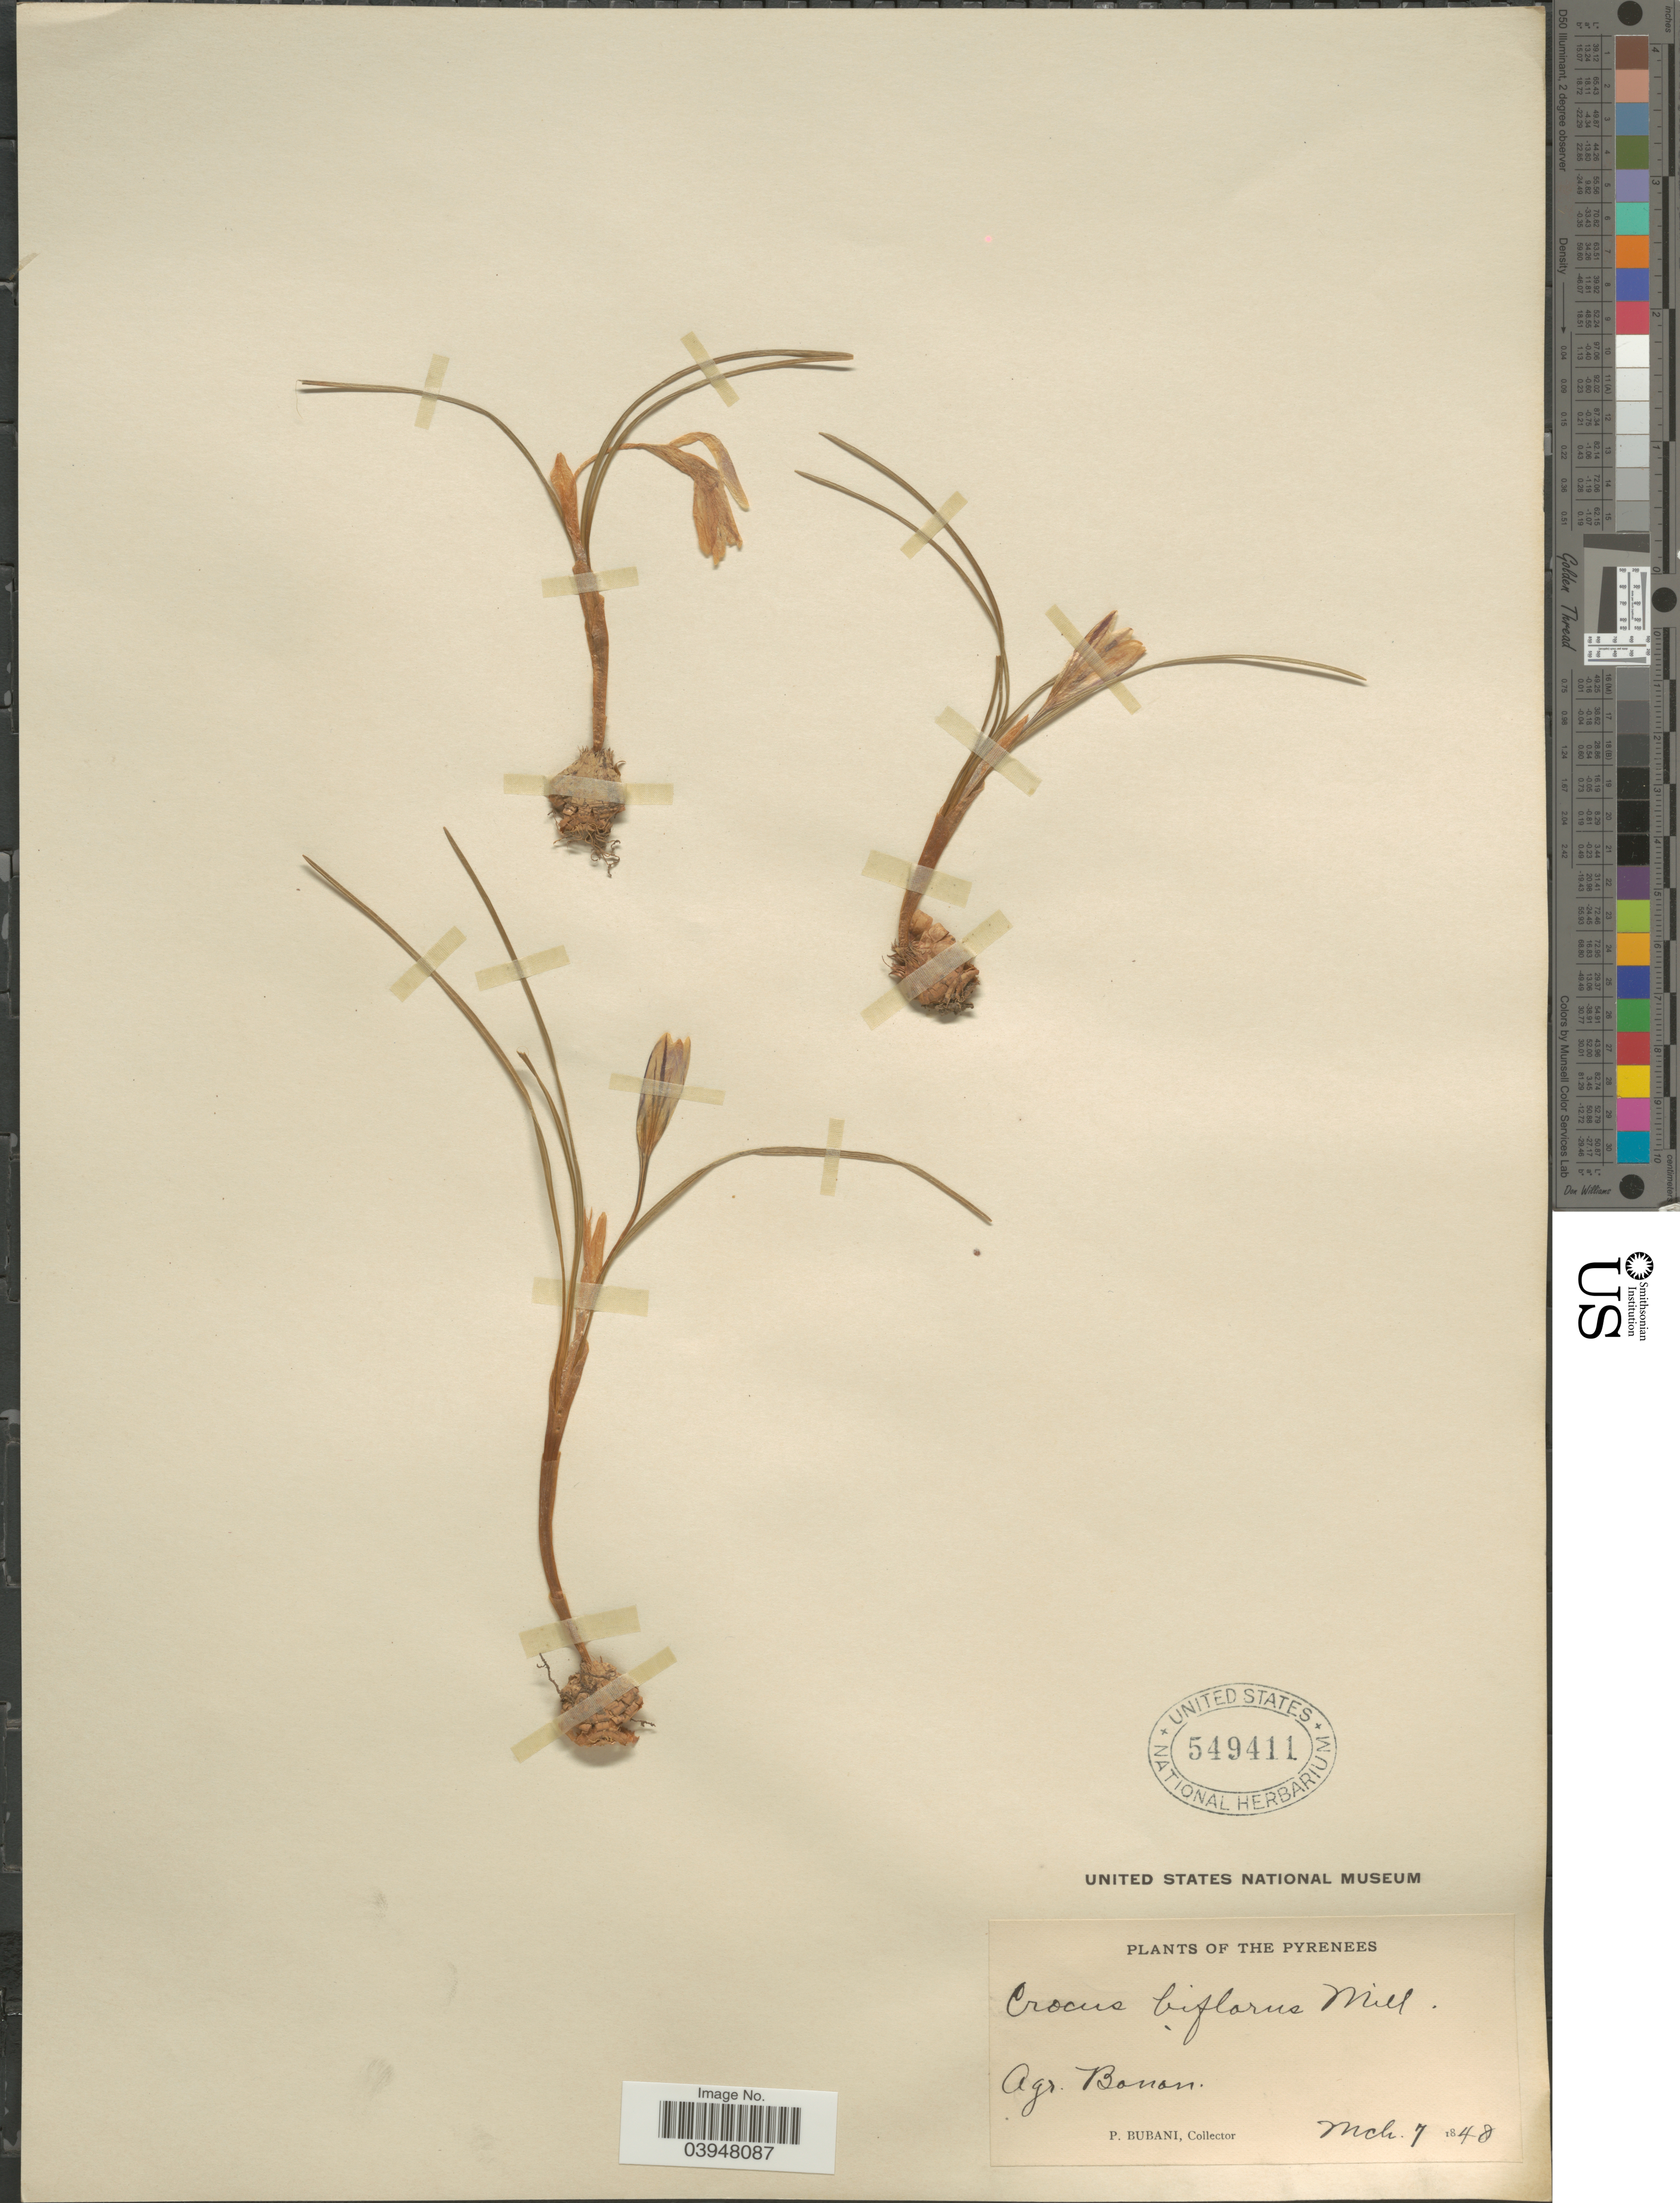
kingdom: Plantae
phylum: Tracheophyta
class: Liliopsida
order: Asparagales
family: Iridaceae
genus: Crocus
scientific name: Crocus biflorus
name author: Mill.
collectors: P. Bubani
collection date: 1848-03-07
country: France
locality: The Pyrenees. Agr. Bonon.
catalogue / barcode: US 549411